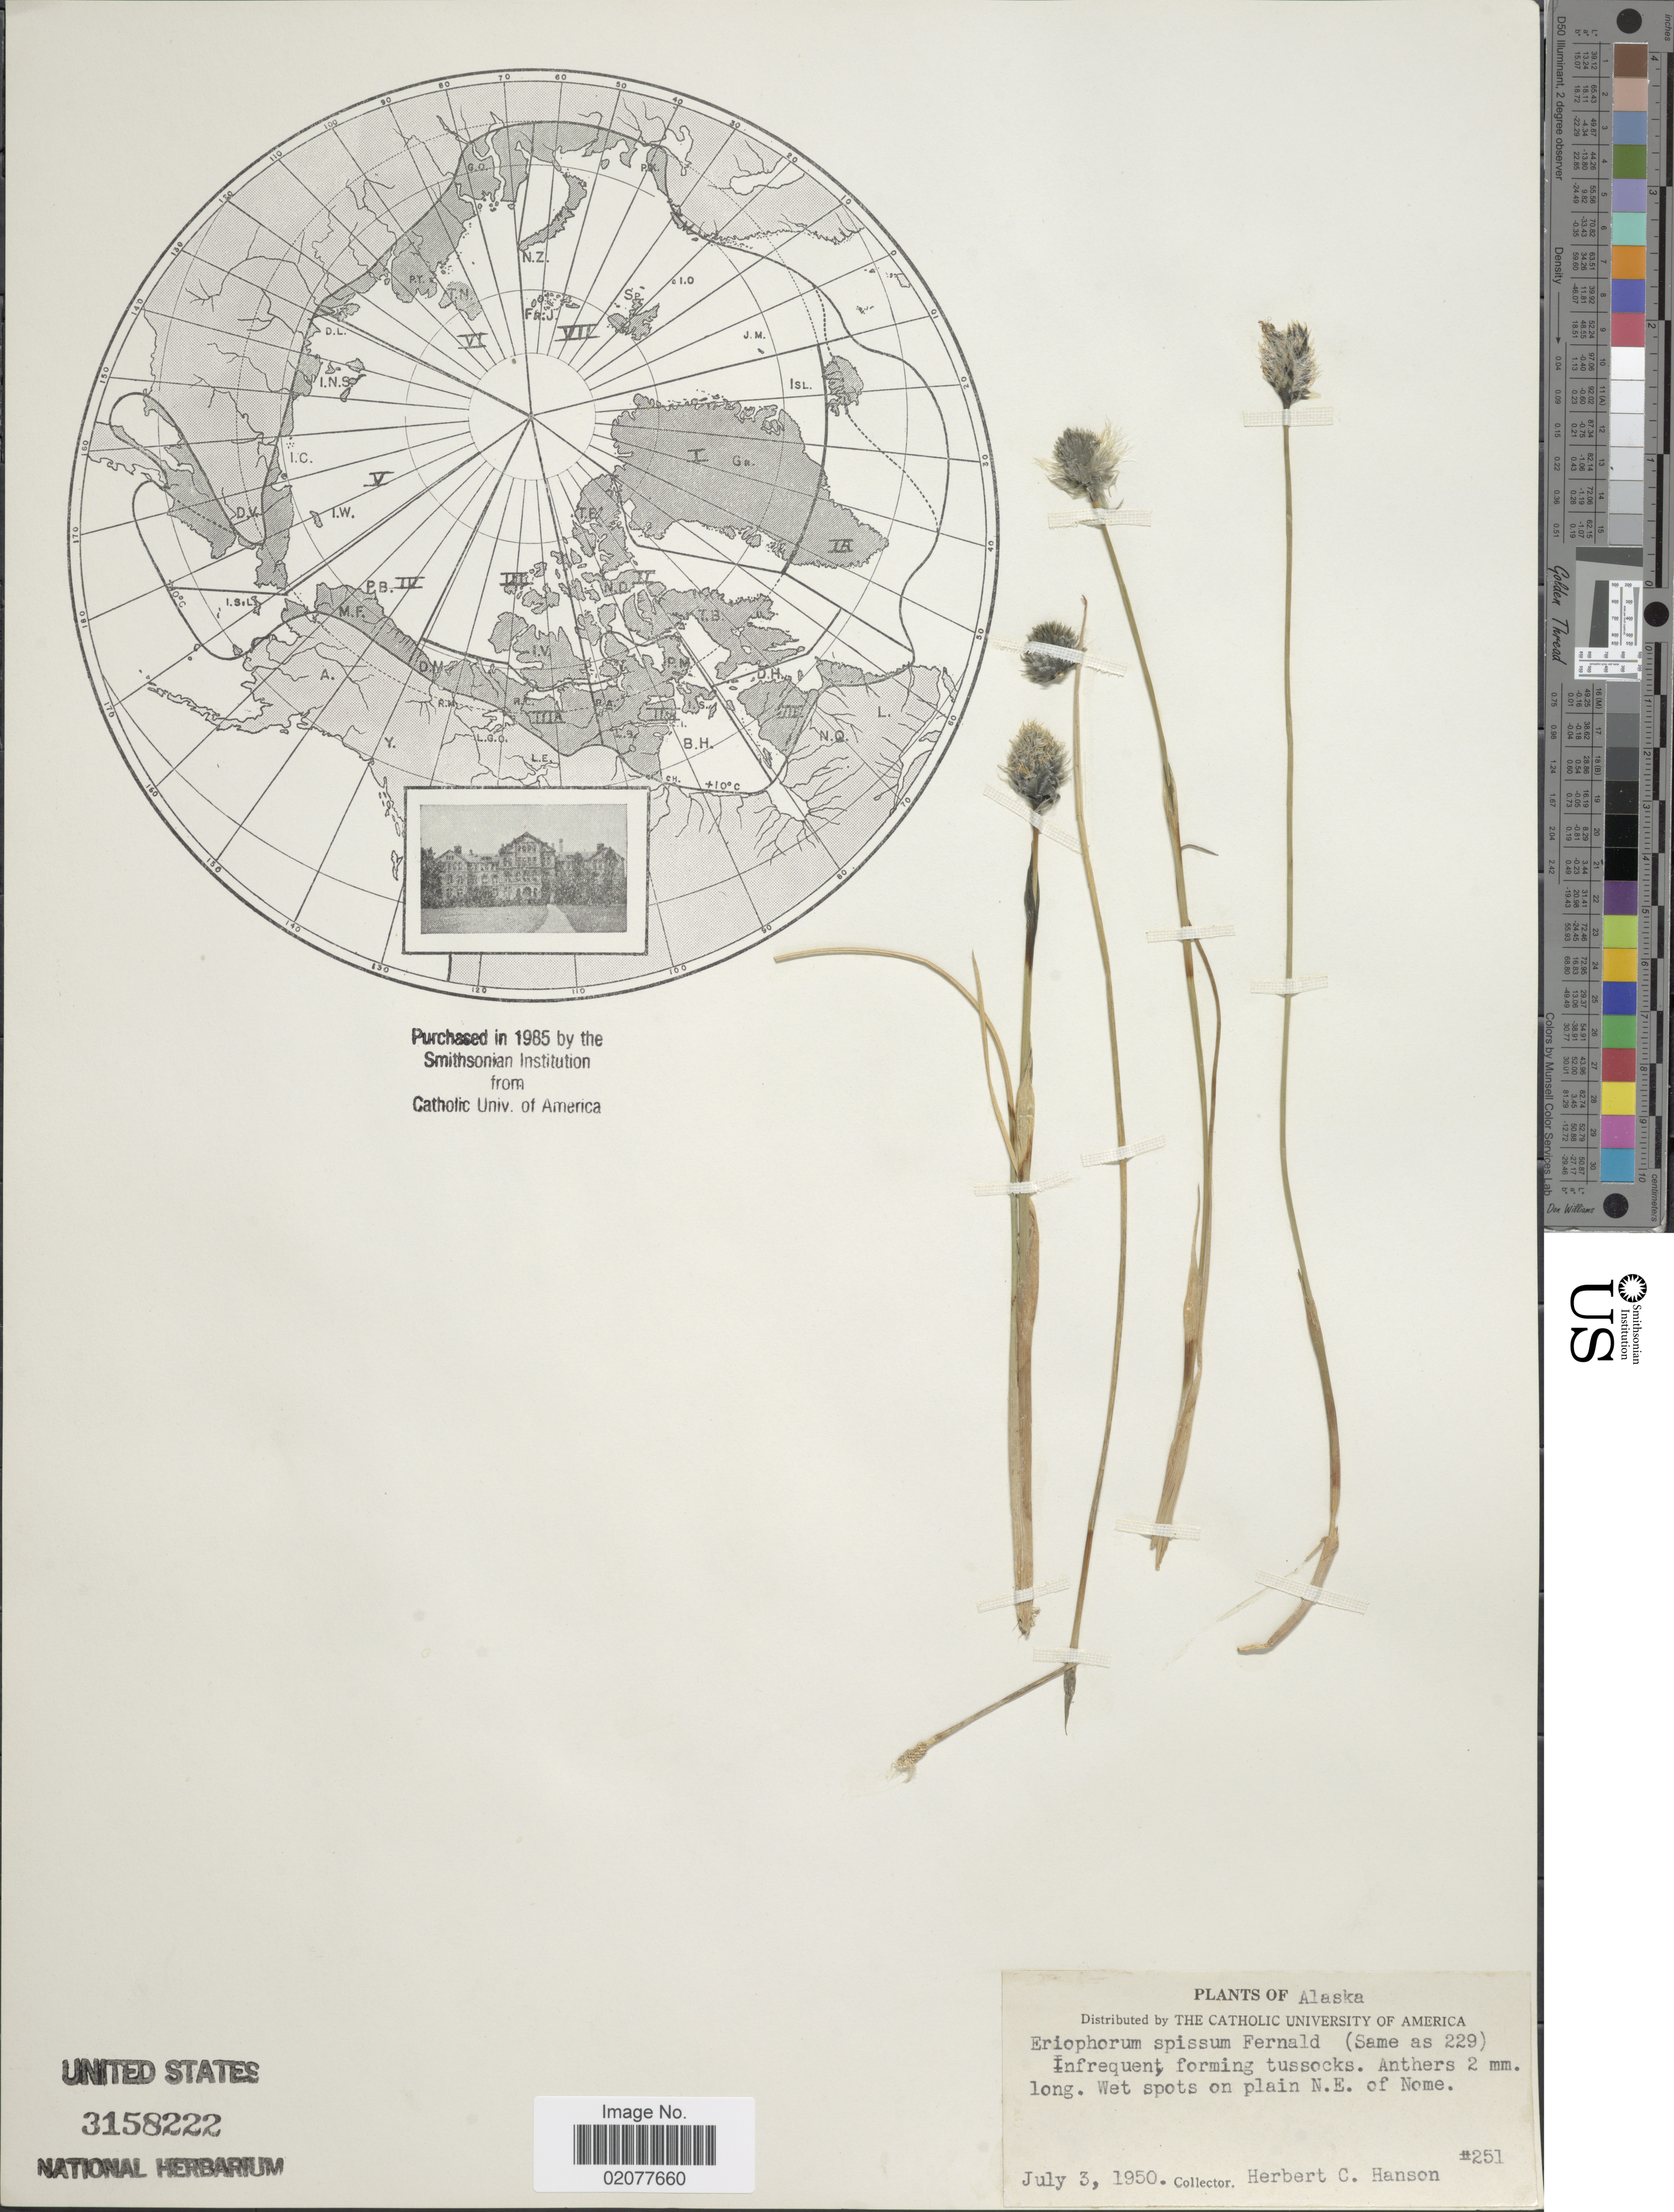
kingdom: Plantae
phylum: Tracheophyta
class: Liliopsida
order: Poales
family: Cyperaceae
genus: Eriophorum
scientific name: Eriophorum spissum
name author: Fernald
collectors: H. Hanson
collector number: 251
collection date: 1950-07-03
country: United States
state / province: Alaska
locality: Alaska. Wet sports on plain N.E. of Nome.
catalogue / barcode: US 3158222